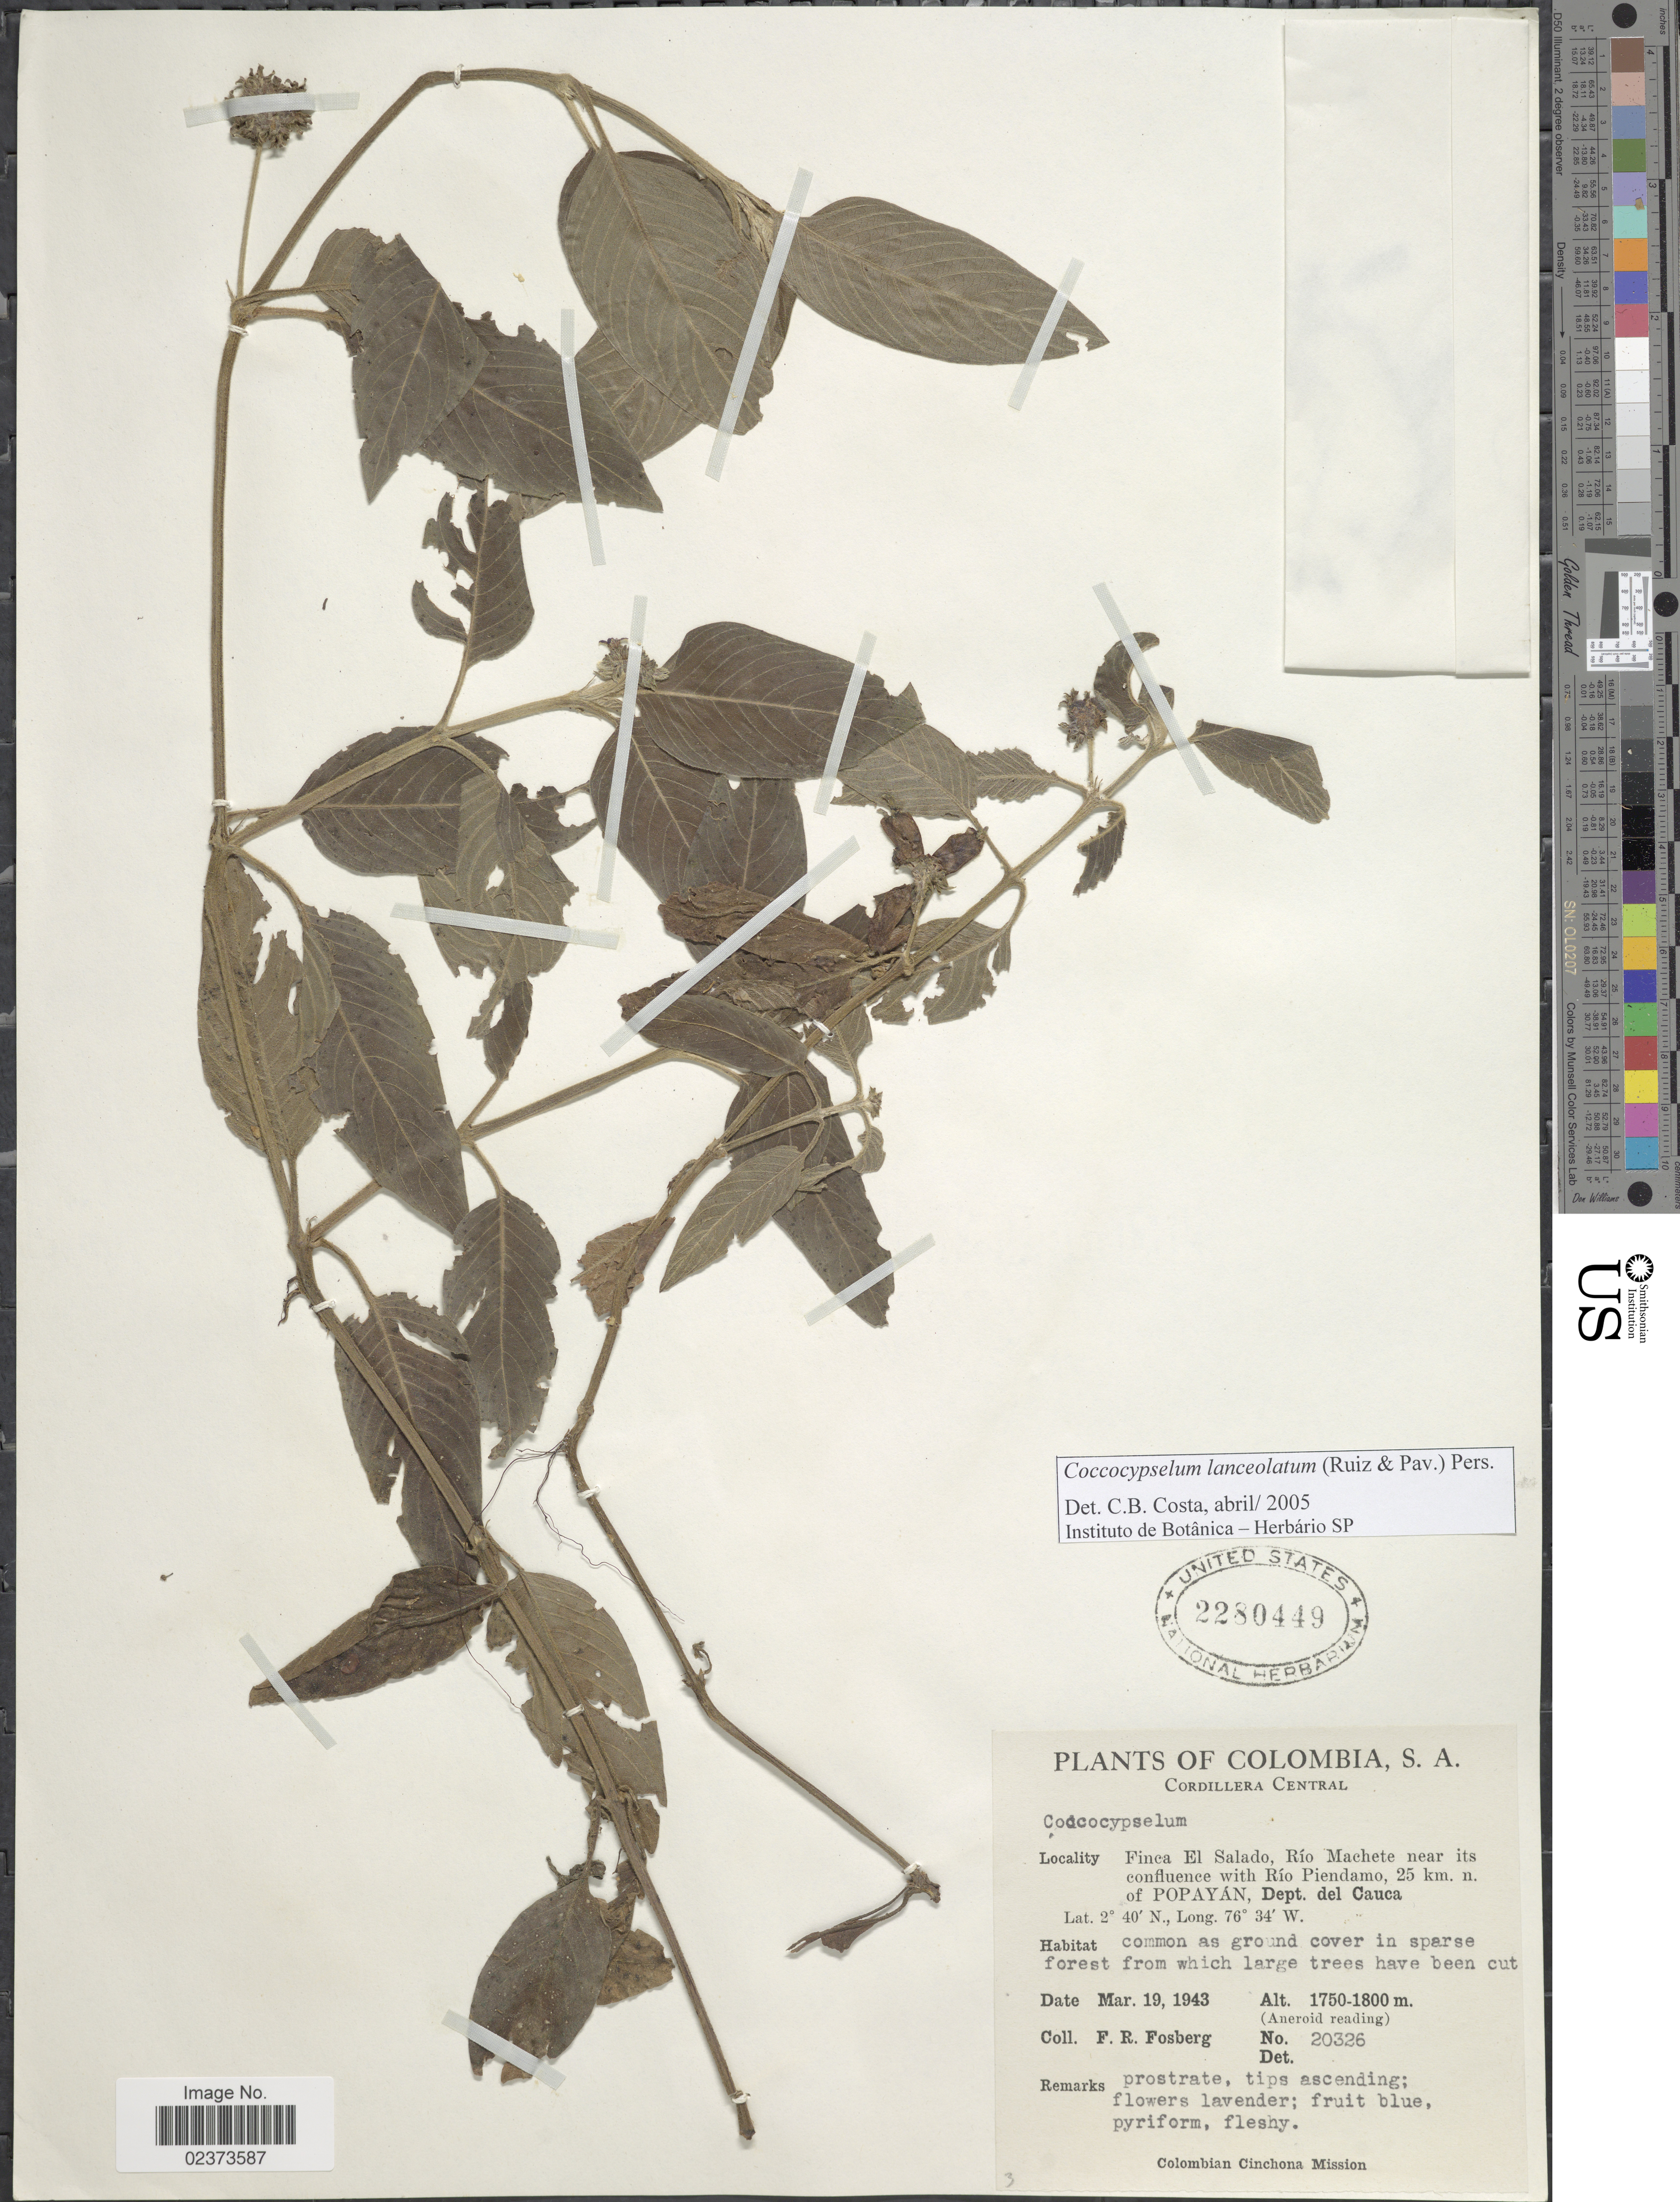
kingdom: Plantae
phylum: Tracheophyta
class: Magnoliopsida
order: Gentianales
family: Rubiaceae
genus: Coccocypselum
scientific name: Coccocypselum lanceolatum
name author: (Ruiz & Pav.) Pers.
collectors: F. R. Fosberg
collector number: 20326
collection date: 1943-03-19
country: Colombia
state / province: Cauca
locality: Cordillera Occidental, Finca El Salado, Río Machete near its confluence with Río Piendamo, 25 km n. of Popayán, Dept del Cauca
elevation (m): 1750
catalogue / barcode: US 2280449